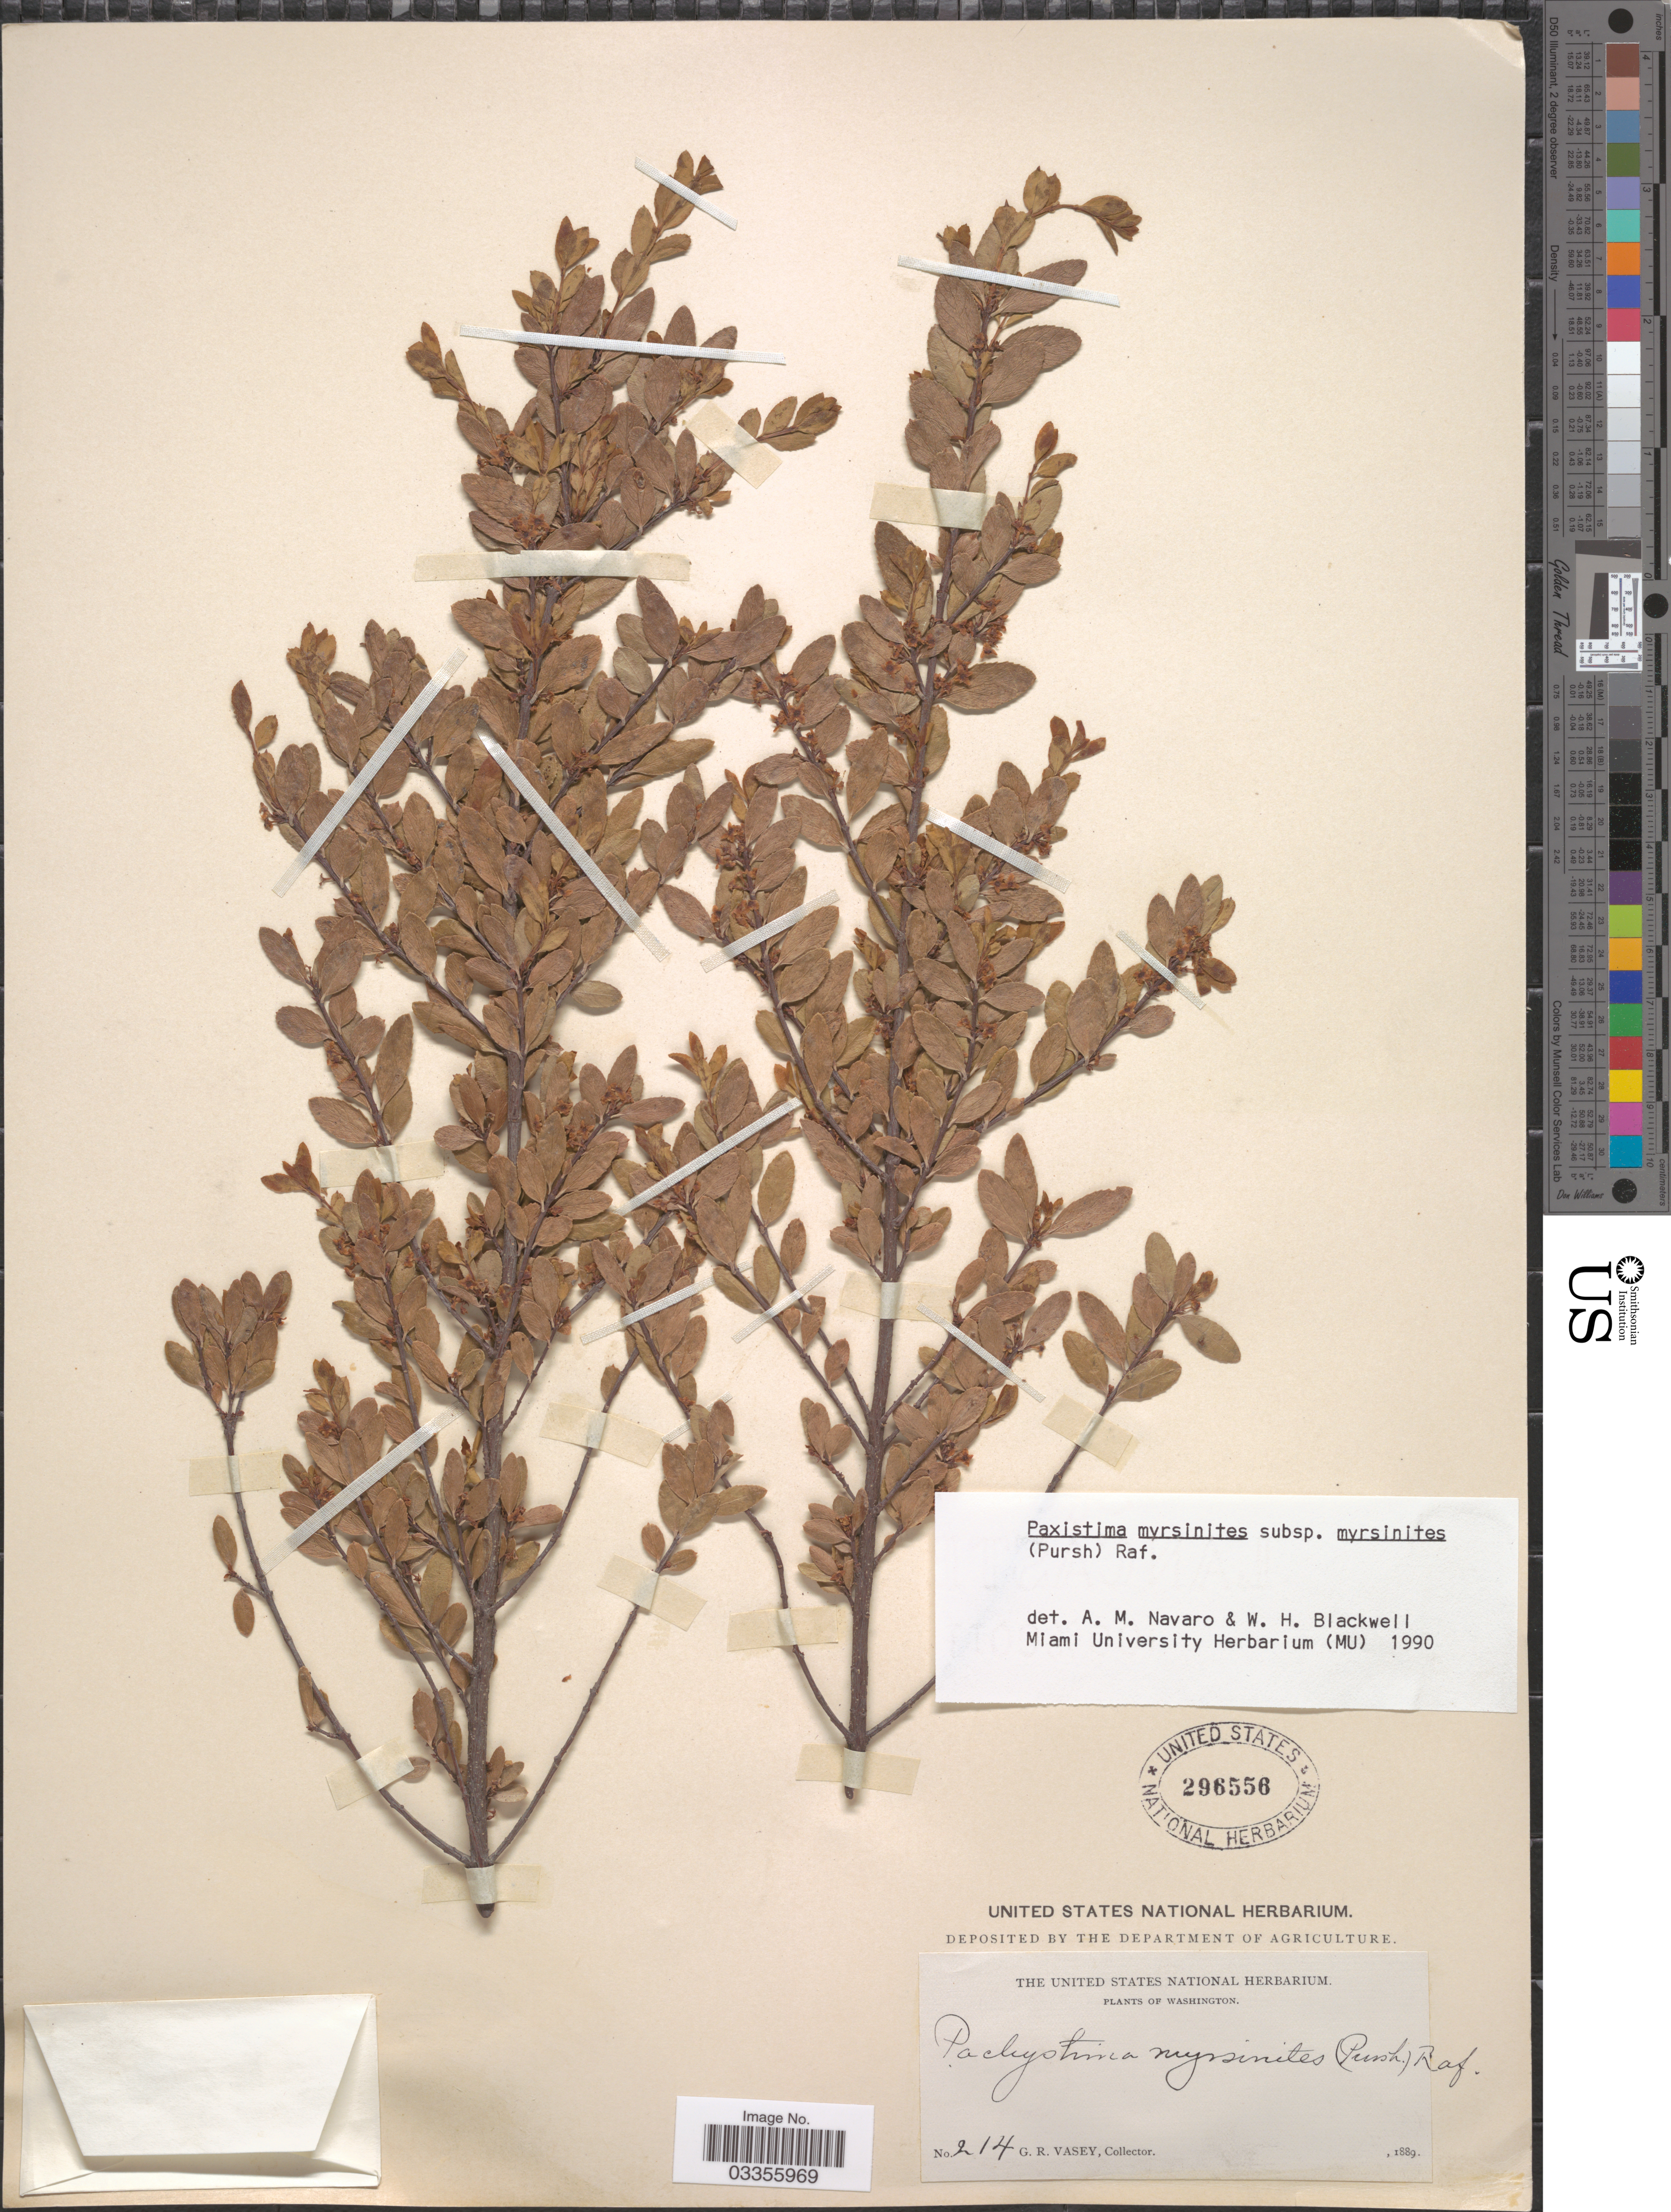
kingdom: Plantae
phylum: Tracheophyta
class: Magnoliopsida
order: Celastrales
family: Celastraceae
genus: Paxistima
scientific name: Paxistima myrsinites subsp. myrsinites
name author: (Pursh) Raf.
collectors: G. R. Vasey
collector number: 214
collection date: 1889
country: United States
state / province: Washington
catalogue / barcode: US 296556